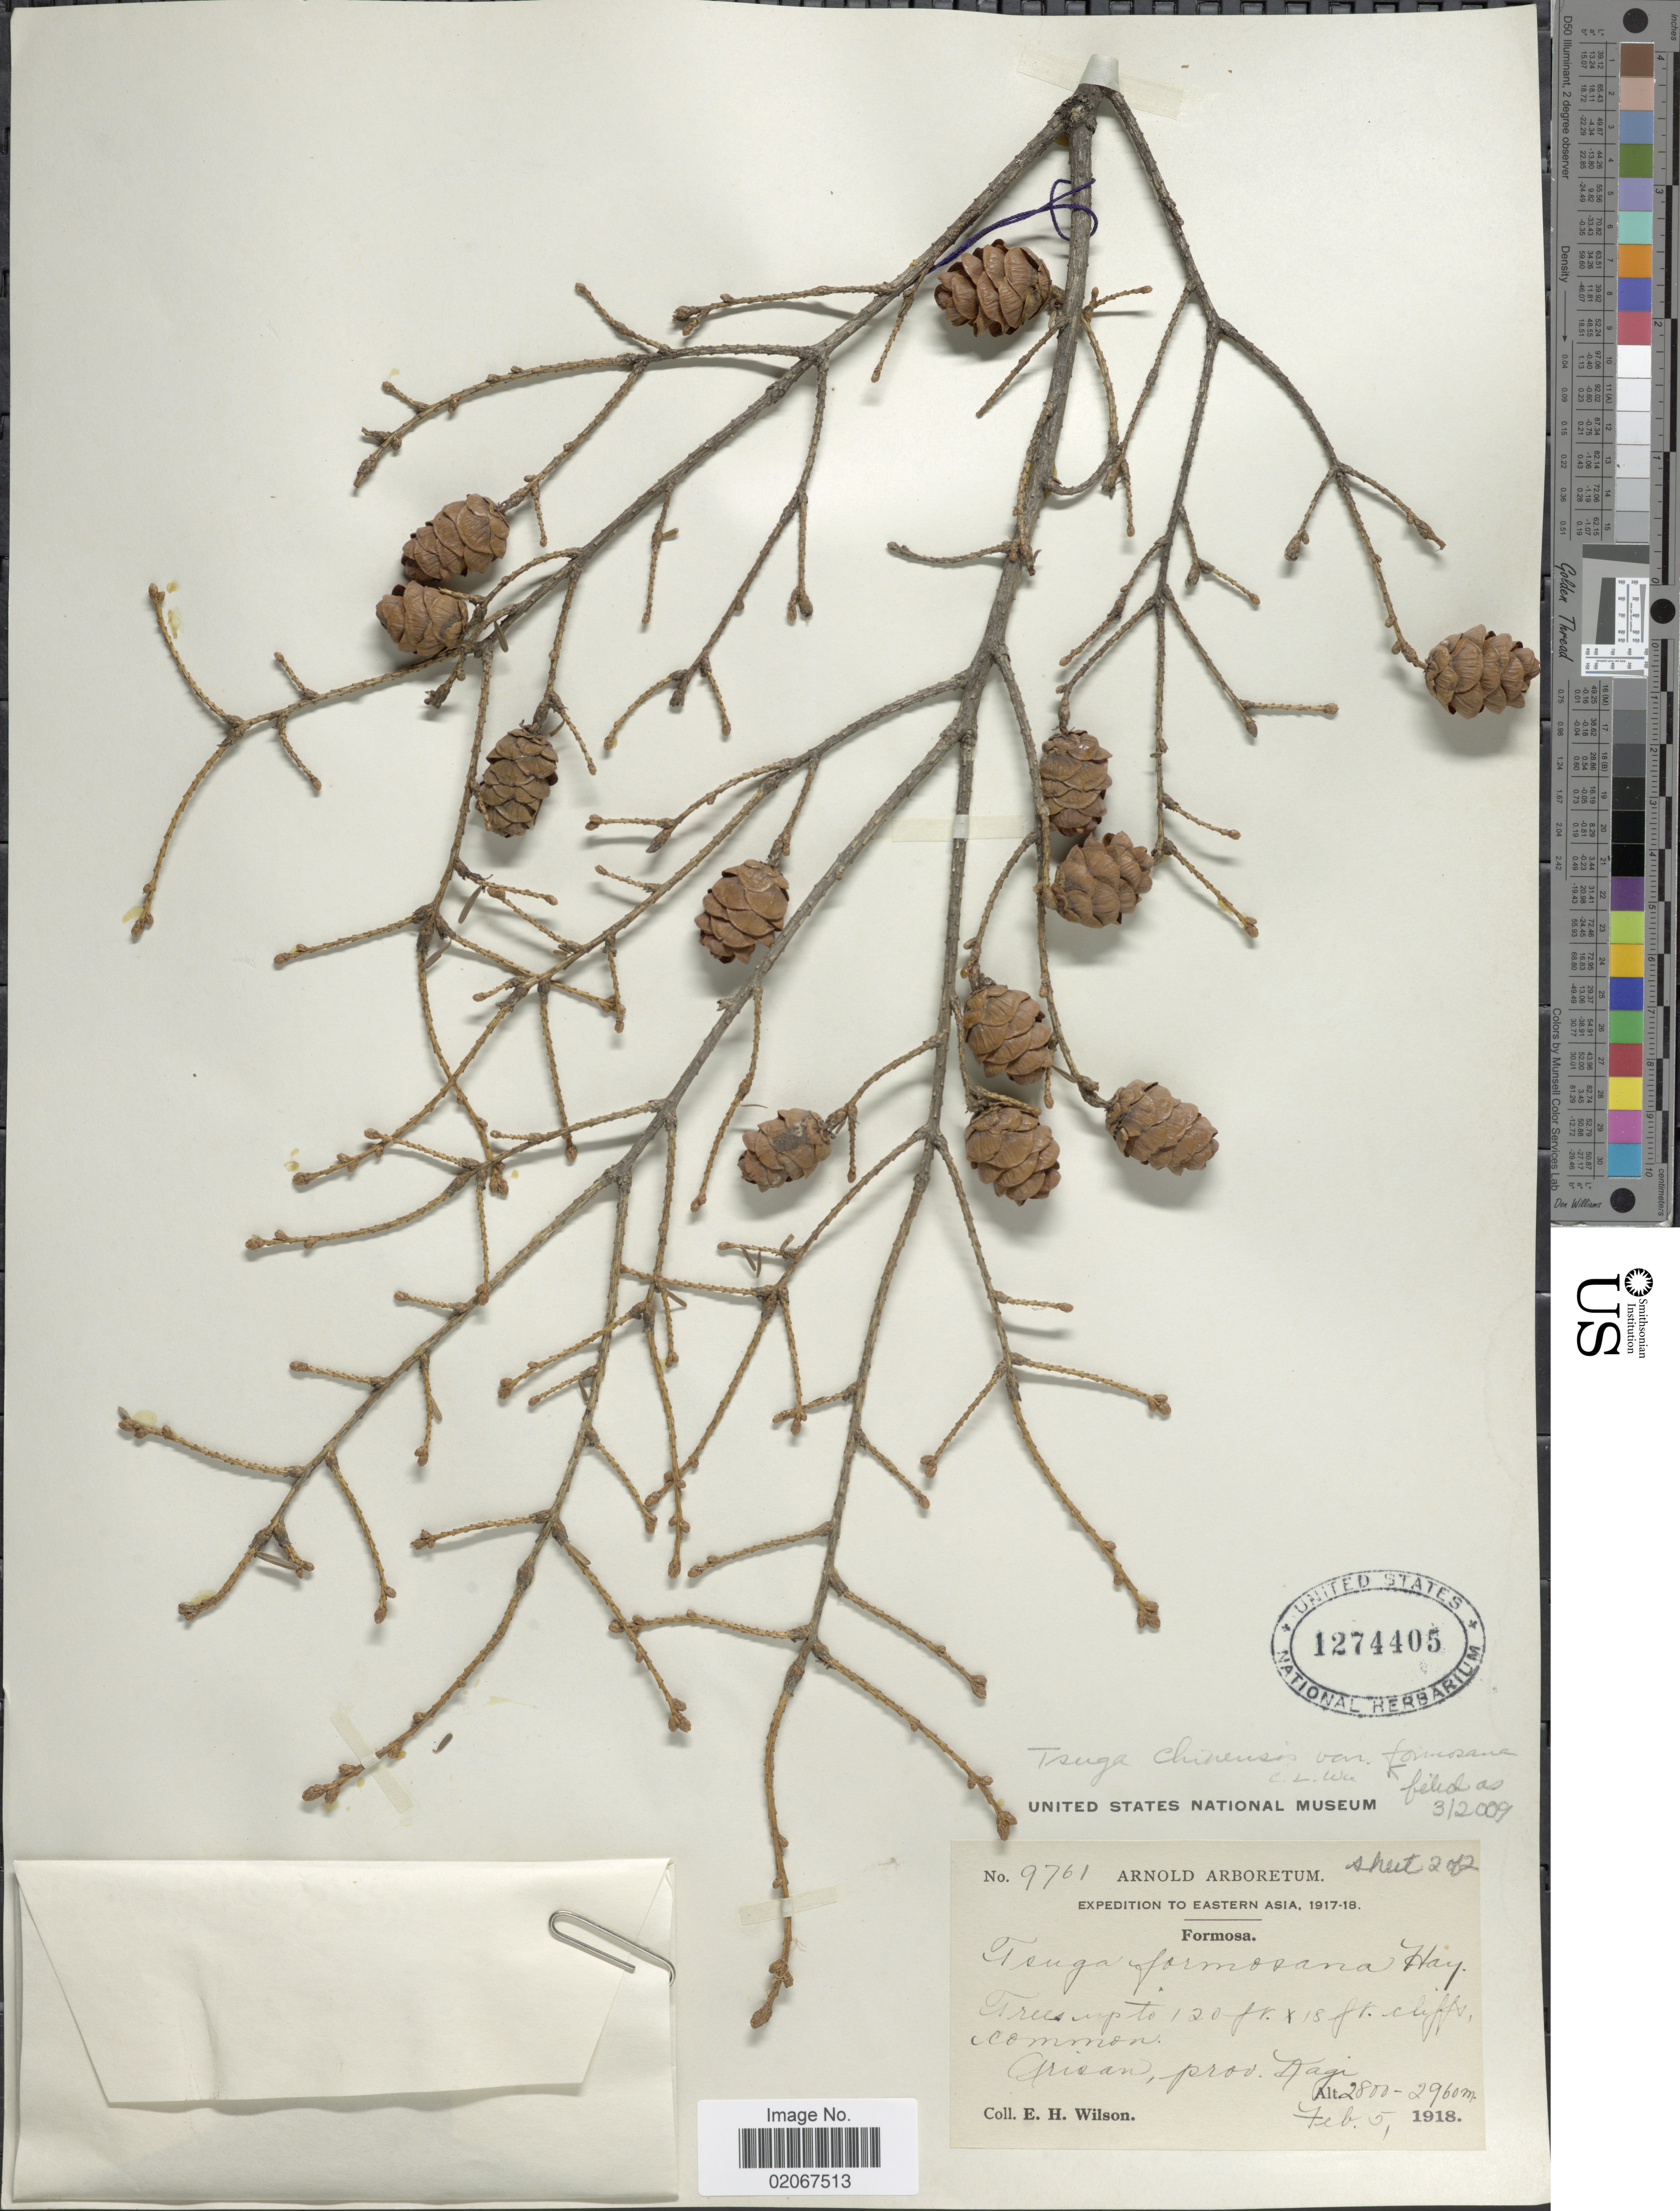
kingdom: Plantae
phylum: Tracheophyta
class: Pinopsida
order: Pinales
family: Pinaceae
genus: Tsuga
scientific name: Tsuga chinensis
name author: (Franch.) Pritz.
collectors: E. Wilson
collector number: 9761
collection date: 1918-02-05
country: Taiwan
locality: Formosa. Arisan, prov Kagi. Eastern Asia.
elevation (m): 2800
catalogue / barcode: US 1274405